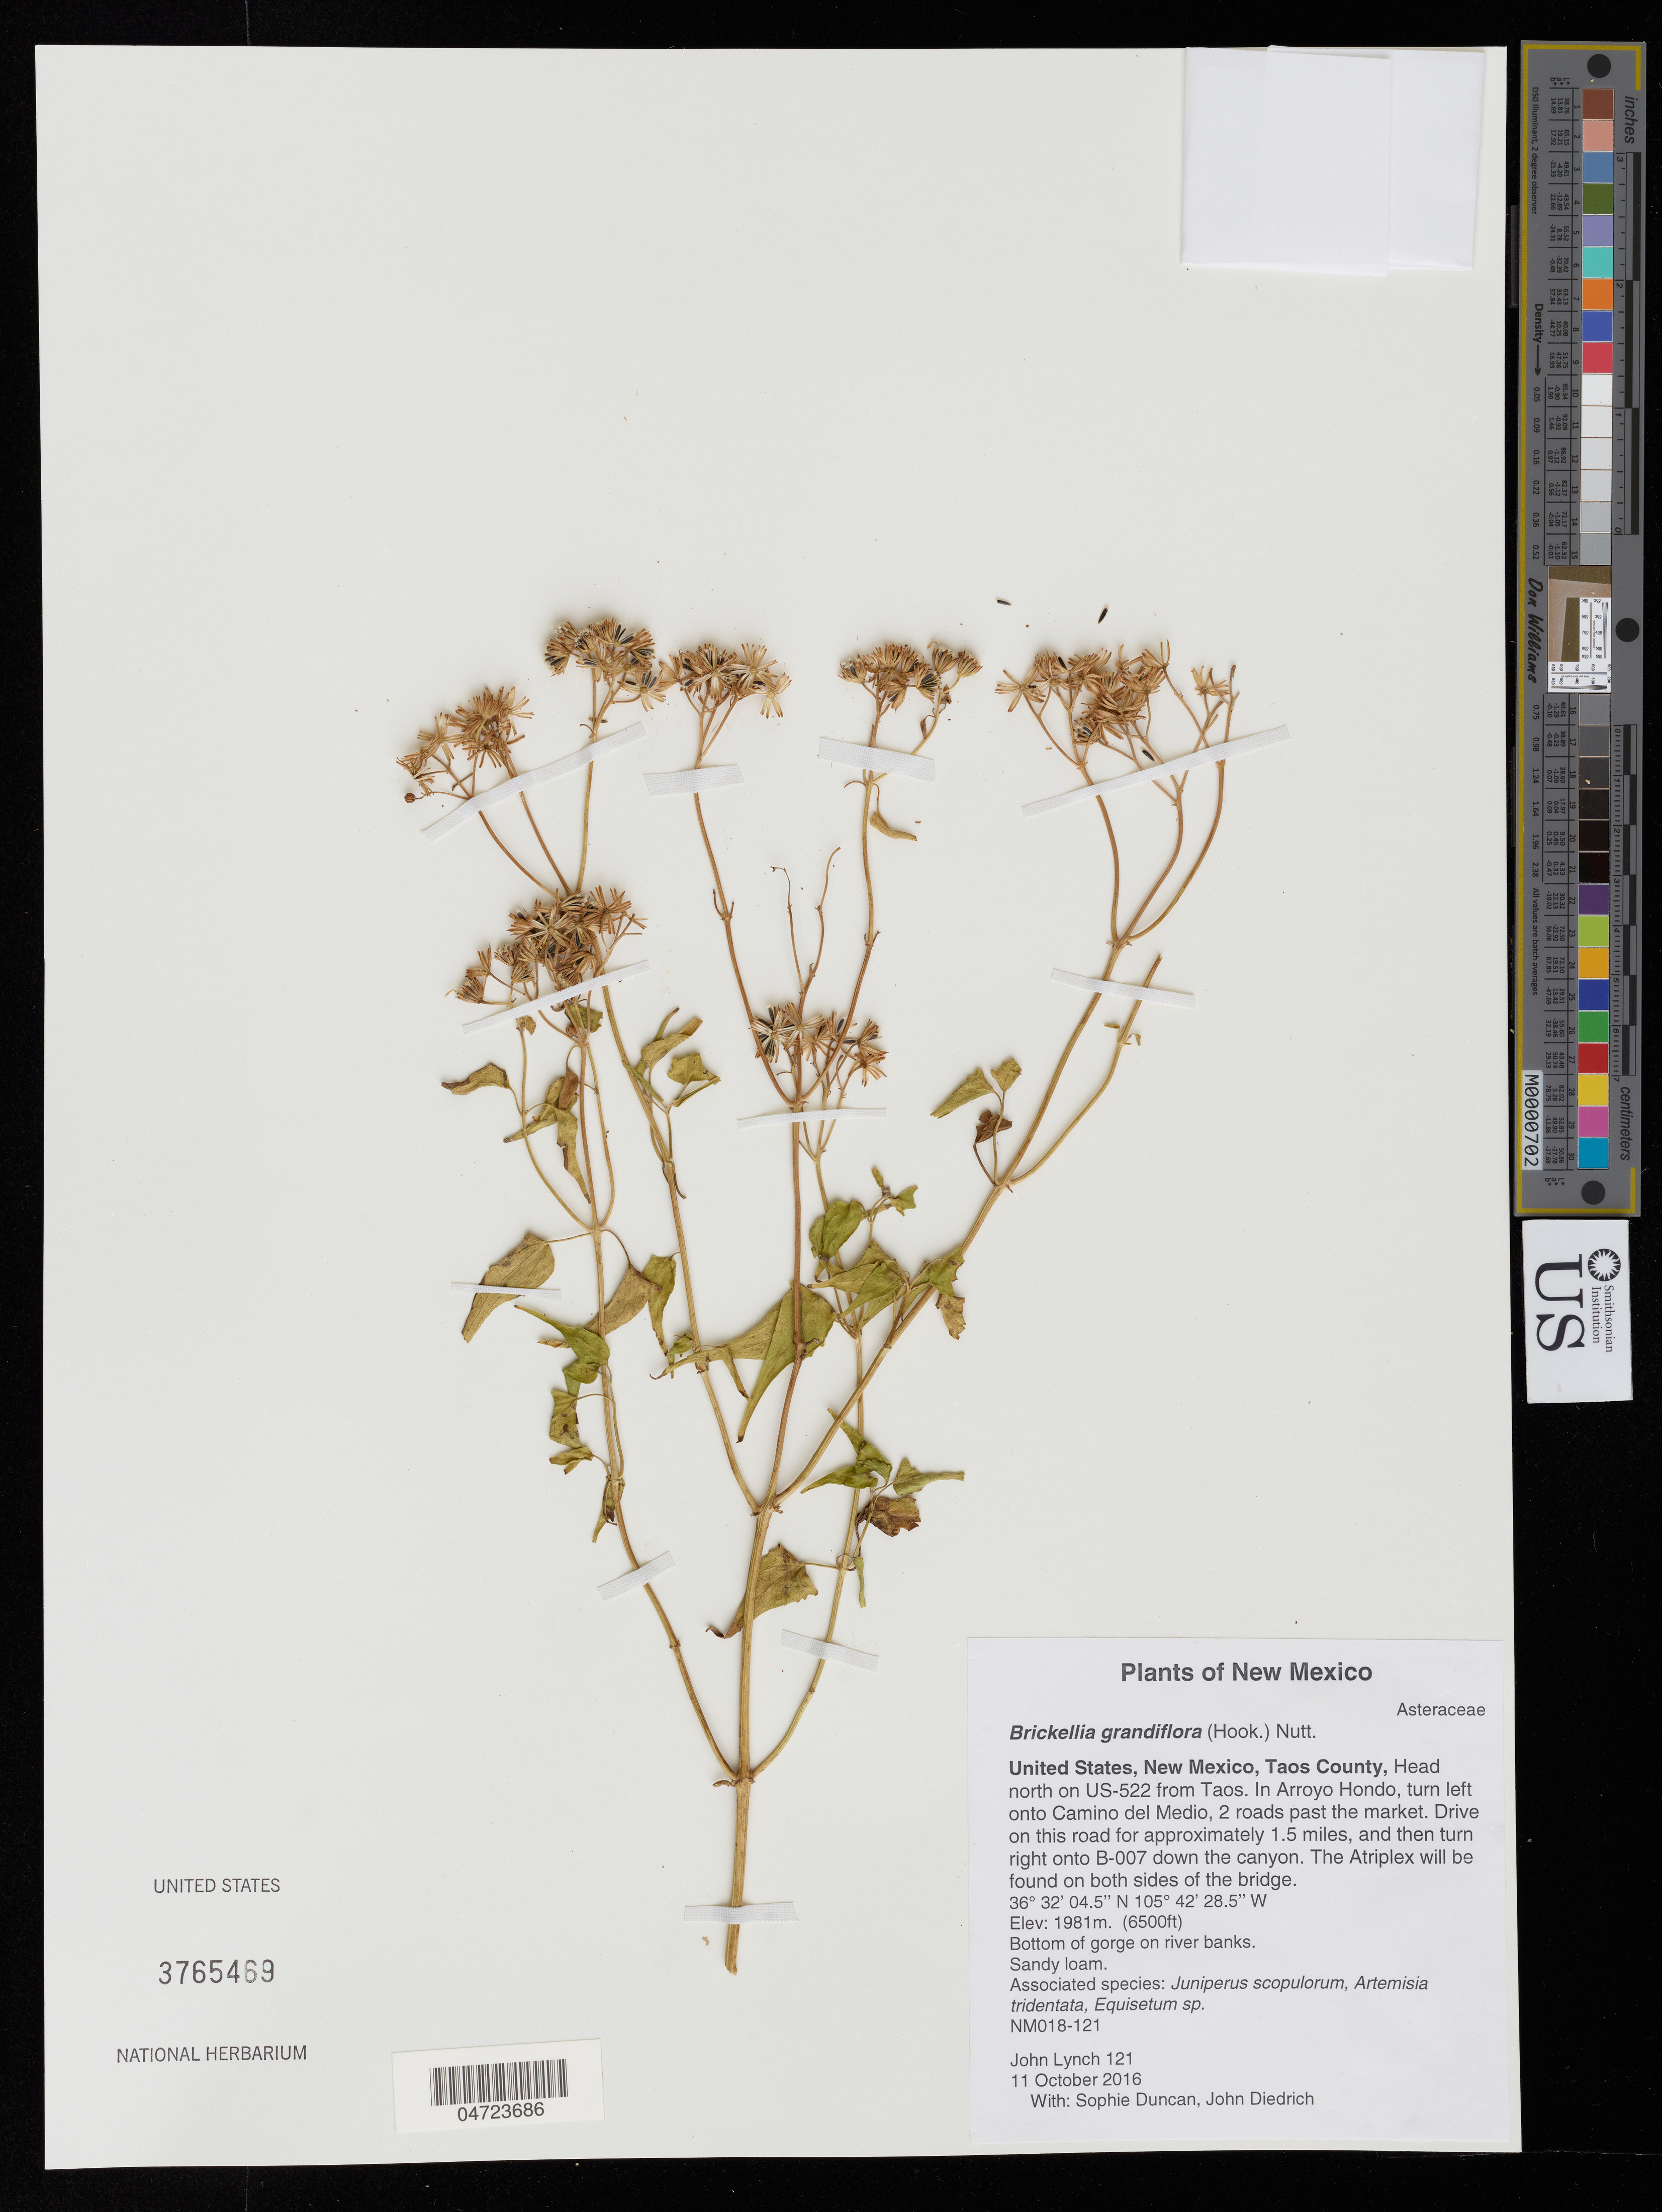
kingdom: Plantae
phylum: Tracheophyta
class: Magnoliopsida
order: Asterales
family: Asteraceae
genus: Brickellia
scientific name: Brickellia grandiflora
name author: (Hook.) Nutt.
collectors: J. Lynch, S. Duncan & J. Diedrich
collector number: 121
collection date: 2016-10-11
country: United States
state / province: New Mexico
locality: Taos County, Head north on US-522 from Taos. In Arroyo Hondo, turn left onto Camino del Medio, 2 roads past the market. Drive on this road approximately 1.5 miles, and then turn right onto B-007 down the canyon. The Atriplex will be found on both sides of the bridge.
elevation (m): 1981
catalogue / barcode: US 3765469